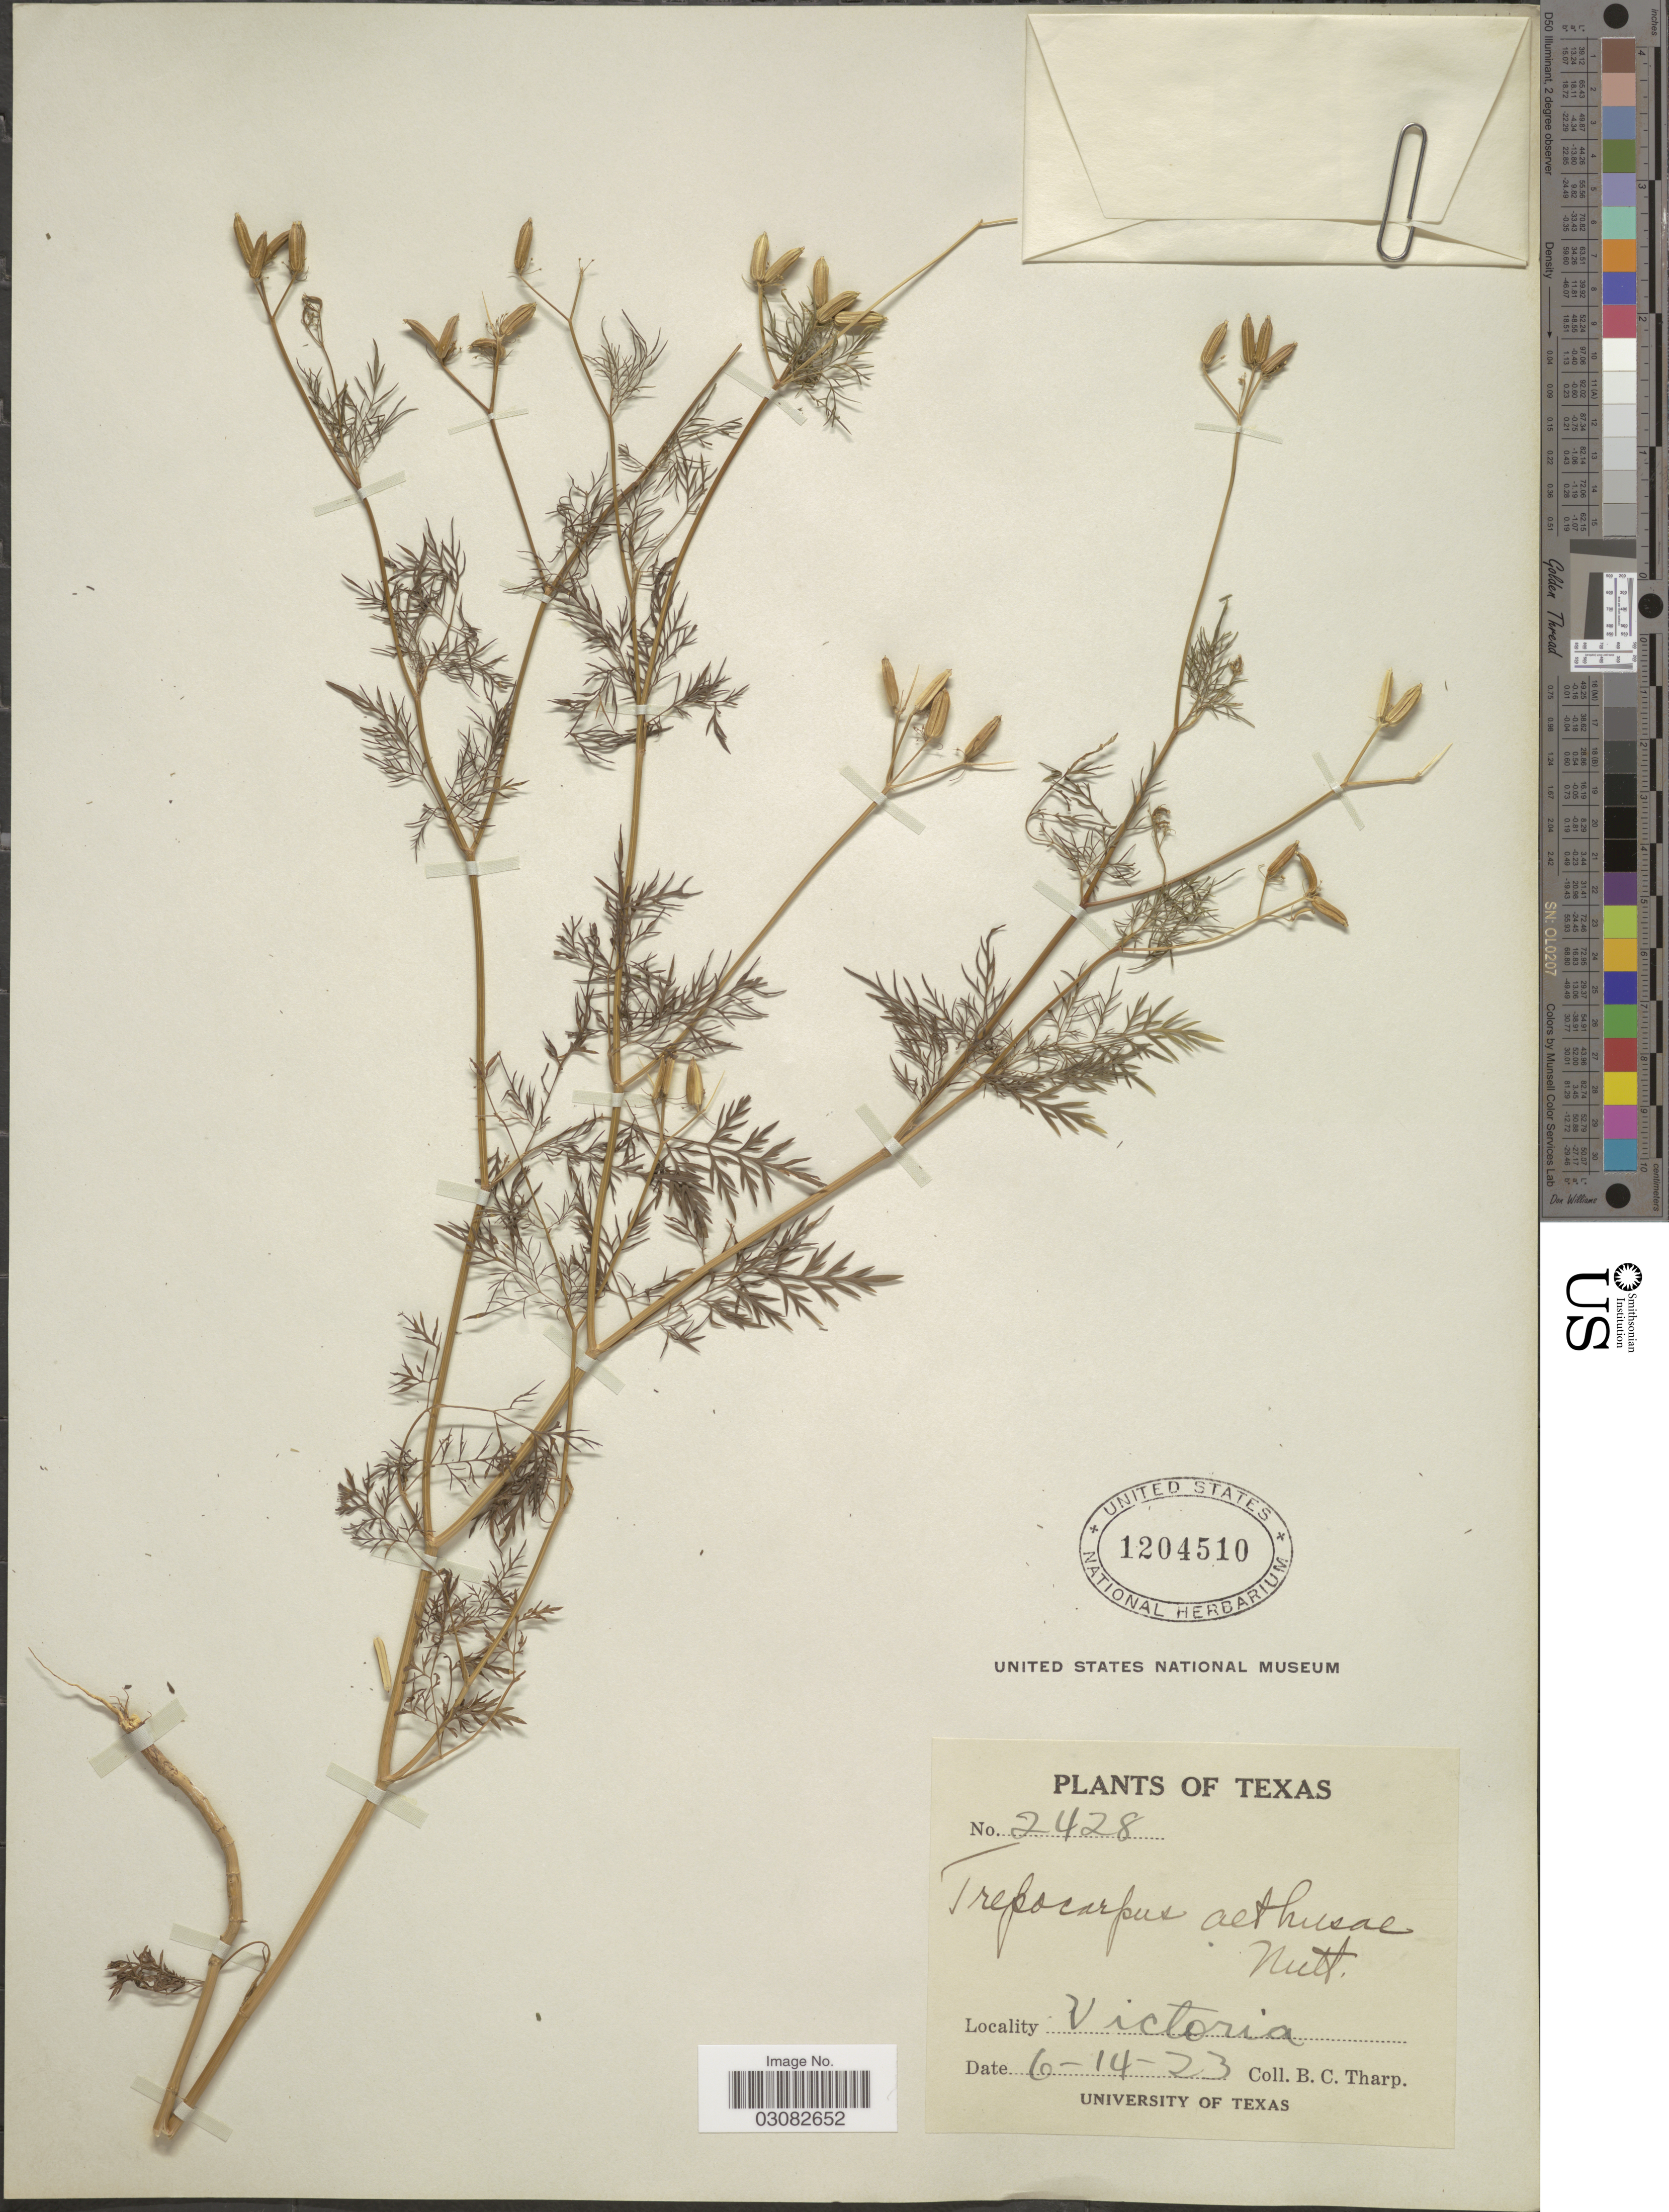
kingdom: Plantae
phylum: Tracheophyta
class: Magnoliopsida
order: Apiales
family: Apiaceae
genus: Trepocarpus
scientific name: Trepocarpus aethusae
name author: Nutt. ex DC.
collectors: B. C. Tharp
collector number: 2428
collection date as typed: Transcribed d/m/y: 14/6/23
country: United States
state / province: Texas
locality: Victoria.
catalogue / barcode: US 1204510